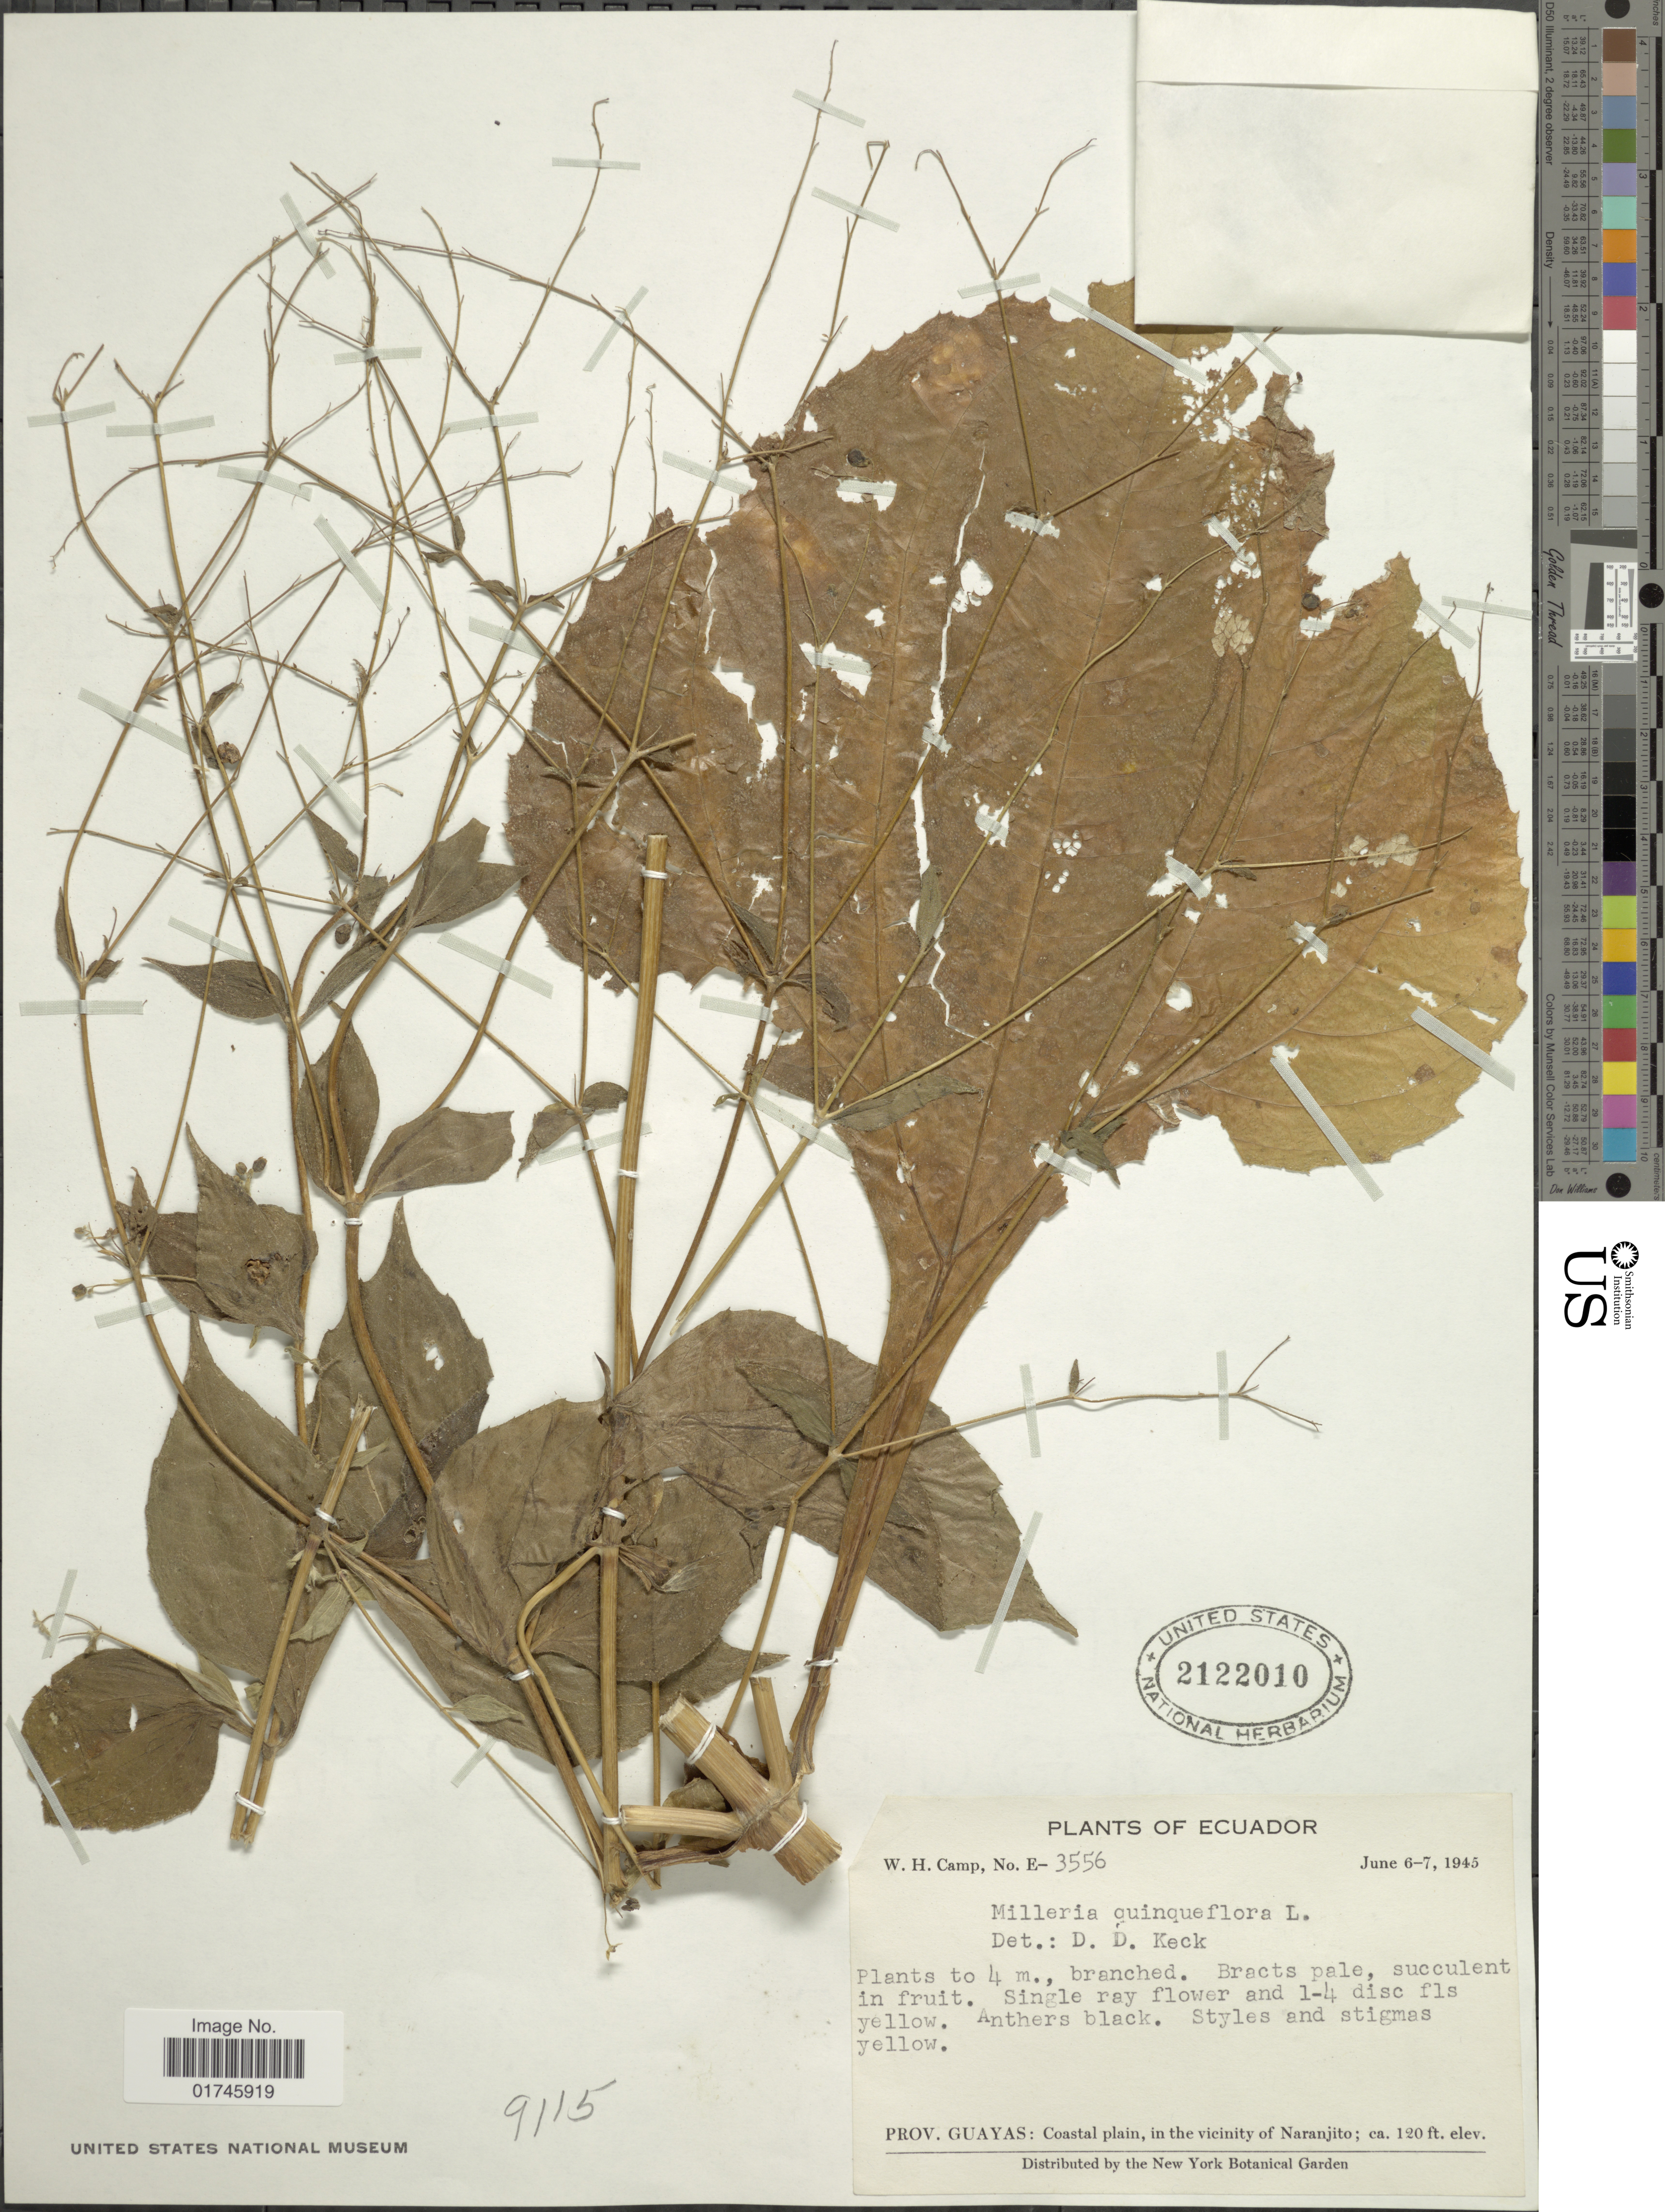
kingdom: Plantae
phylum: Tracheophyta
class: Magnoliopsida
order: Asterales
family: Asteraceae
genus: Milleria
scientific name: Milleria quinqueflora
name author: L.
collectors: W. H. Camp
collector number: E-3556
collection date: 1945-06-06/1945-06-07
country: Ecuador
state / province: Guayas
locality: Prov. Guayas: Coastal plain, in the vicinity of Naranjito.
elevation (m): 37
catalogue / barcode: US 2122010